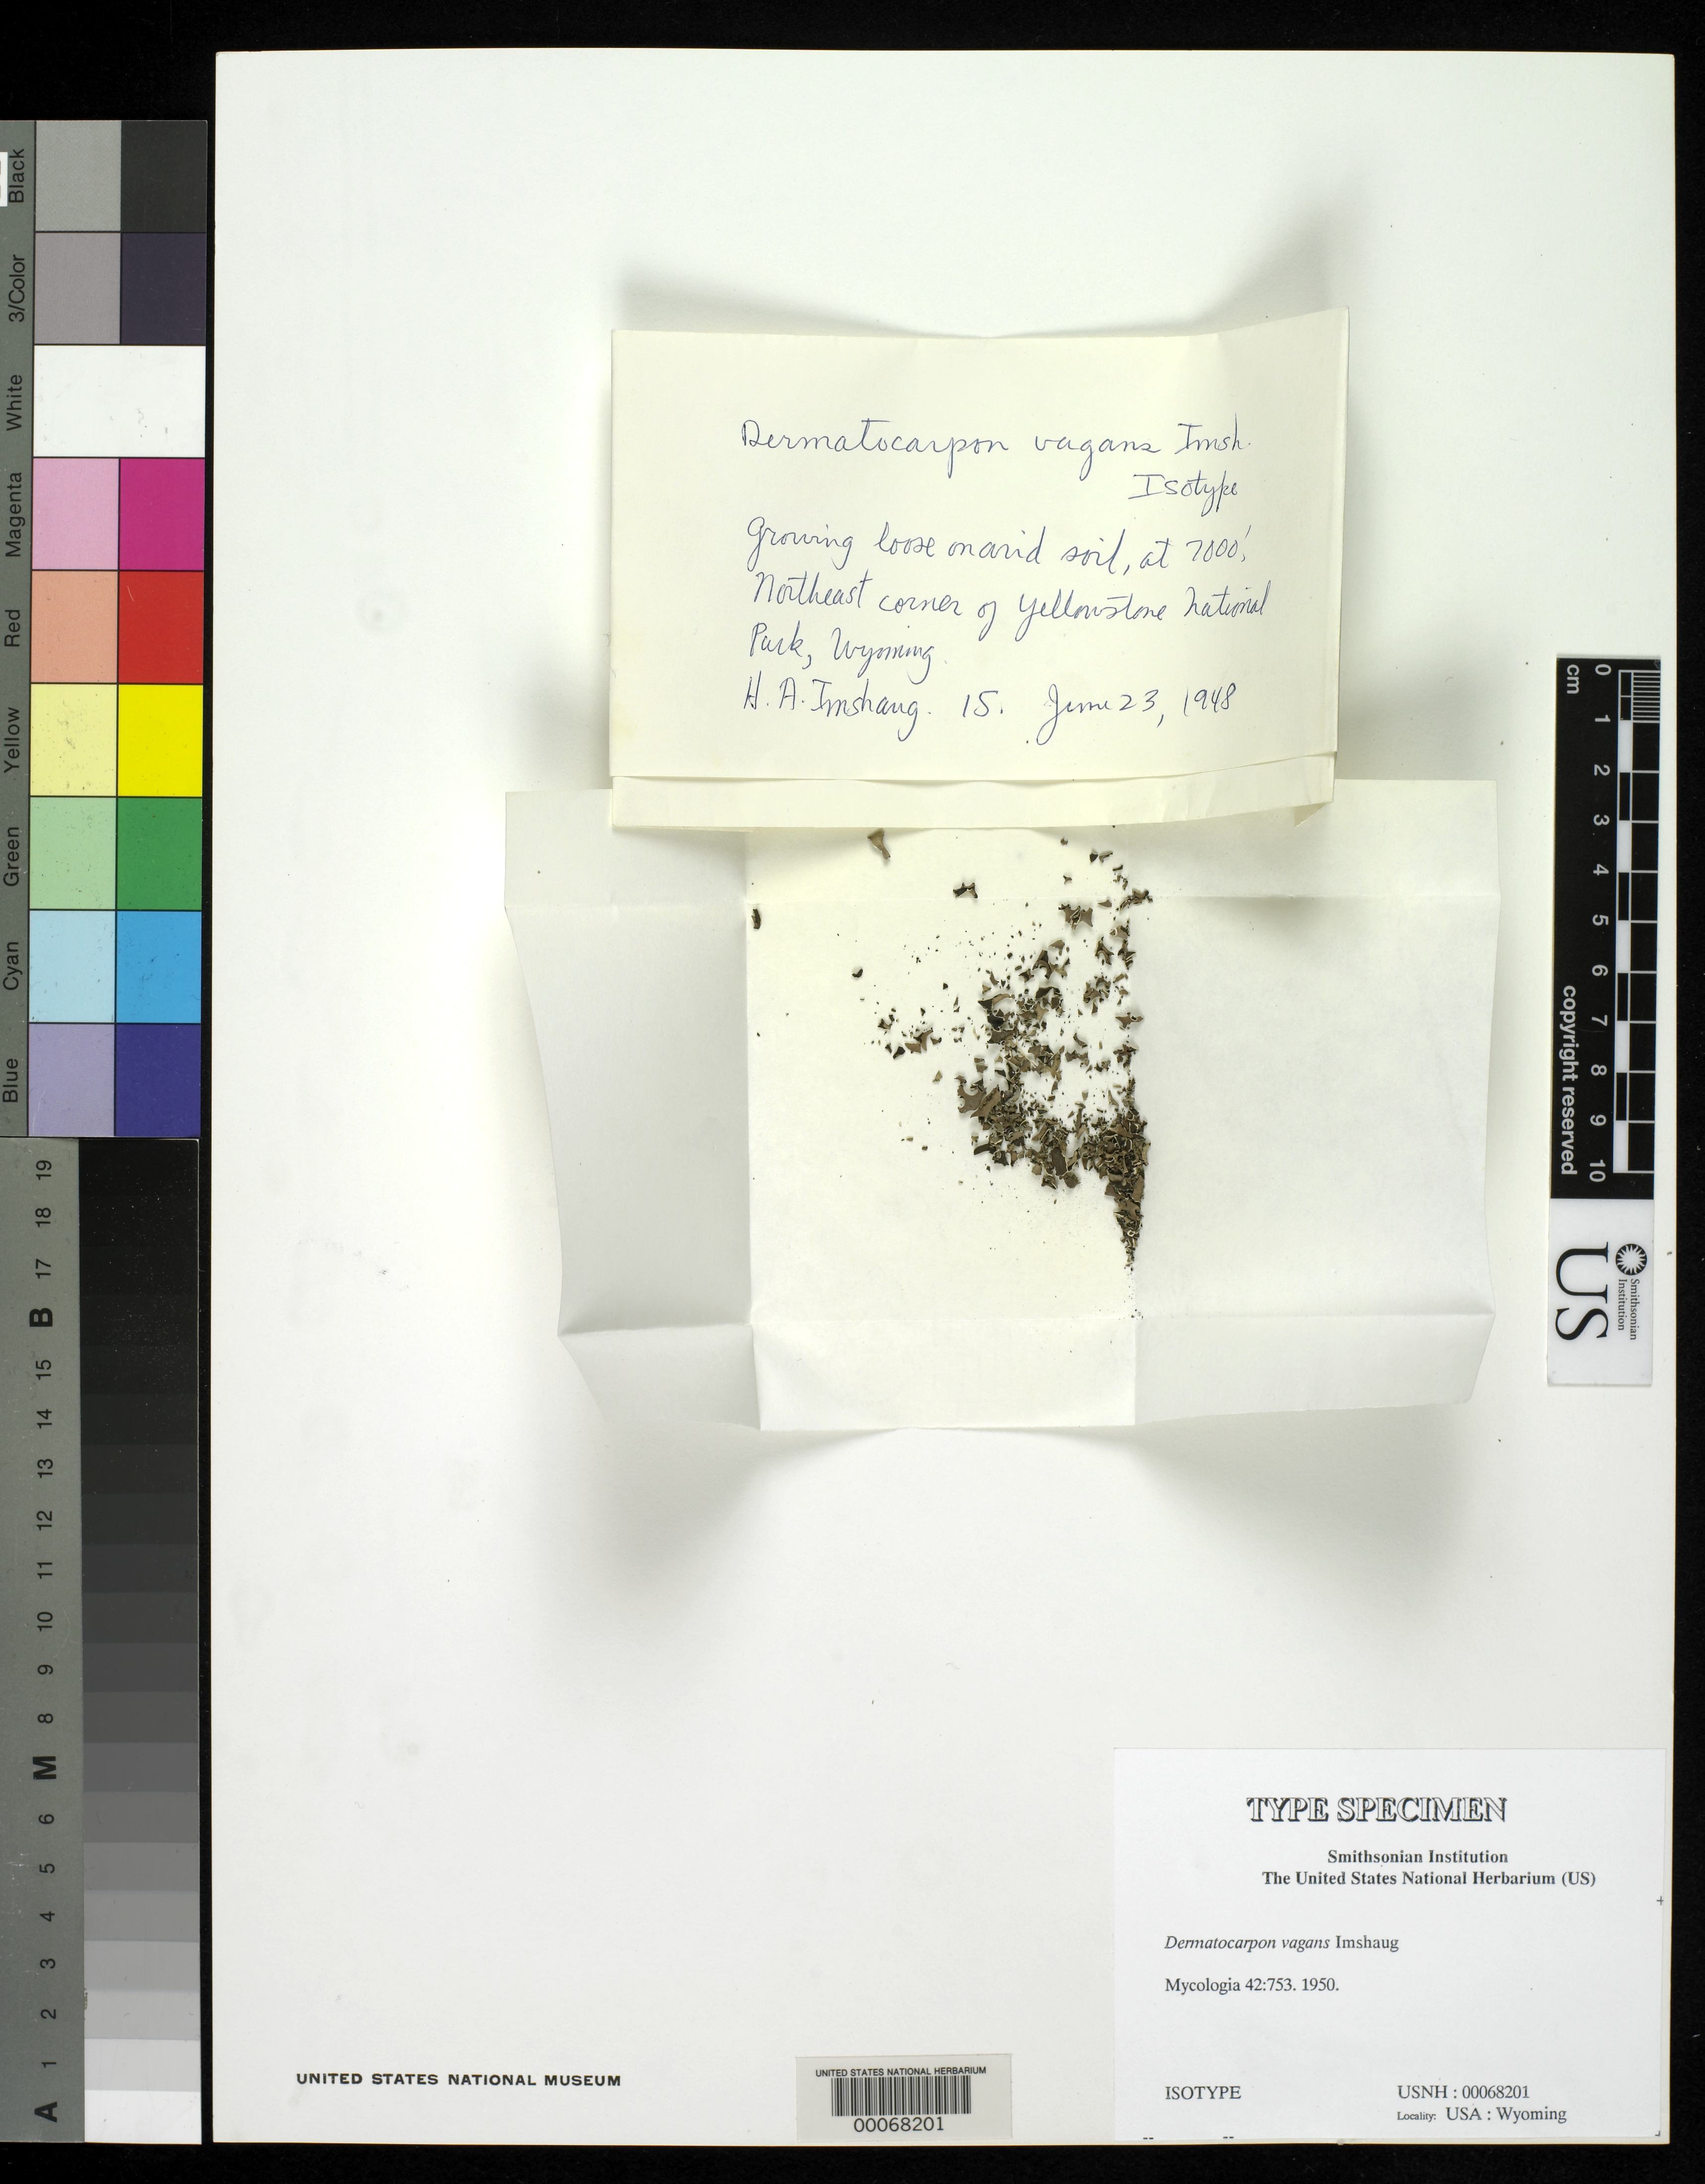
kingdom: Fungi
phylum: Ascomycota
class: Eurotiomycetes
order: Verrucariales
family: Verrucariaceae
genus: Dermatocarpon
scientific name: Dermatocarpon vagans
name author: Imshaug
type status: Isotype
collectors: H. A. Imshaug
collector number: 15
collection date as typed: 23 Jun 1948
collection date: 1948-06-23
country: United States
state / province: Wyoming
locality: Yellowstone Natl. Park.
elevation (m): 2134